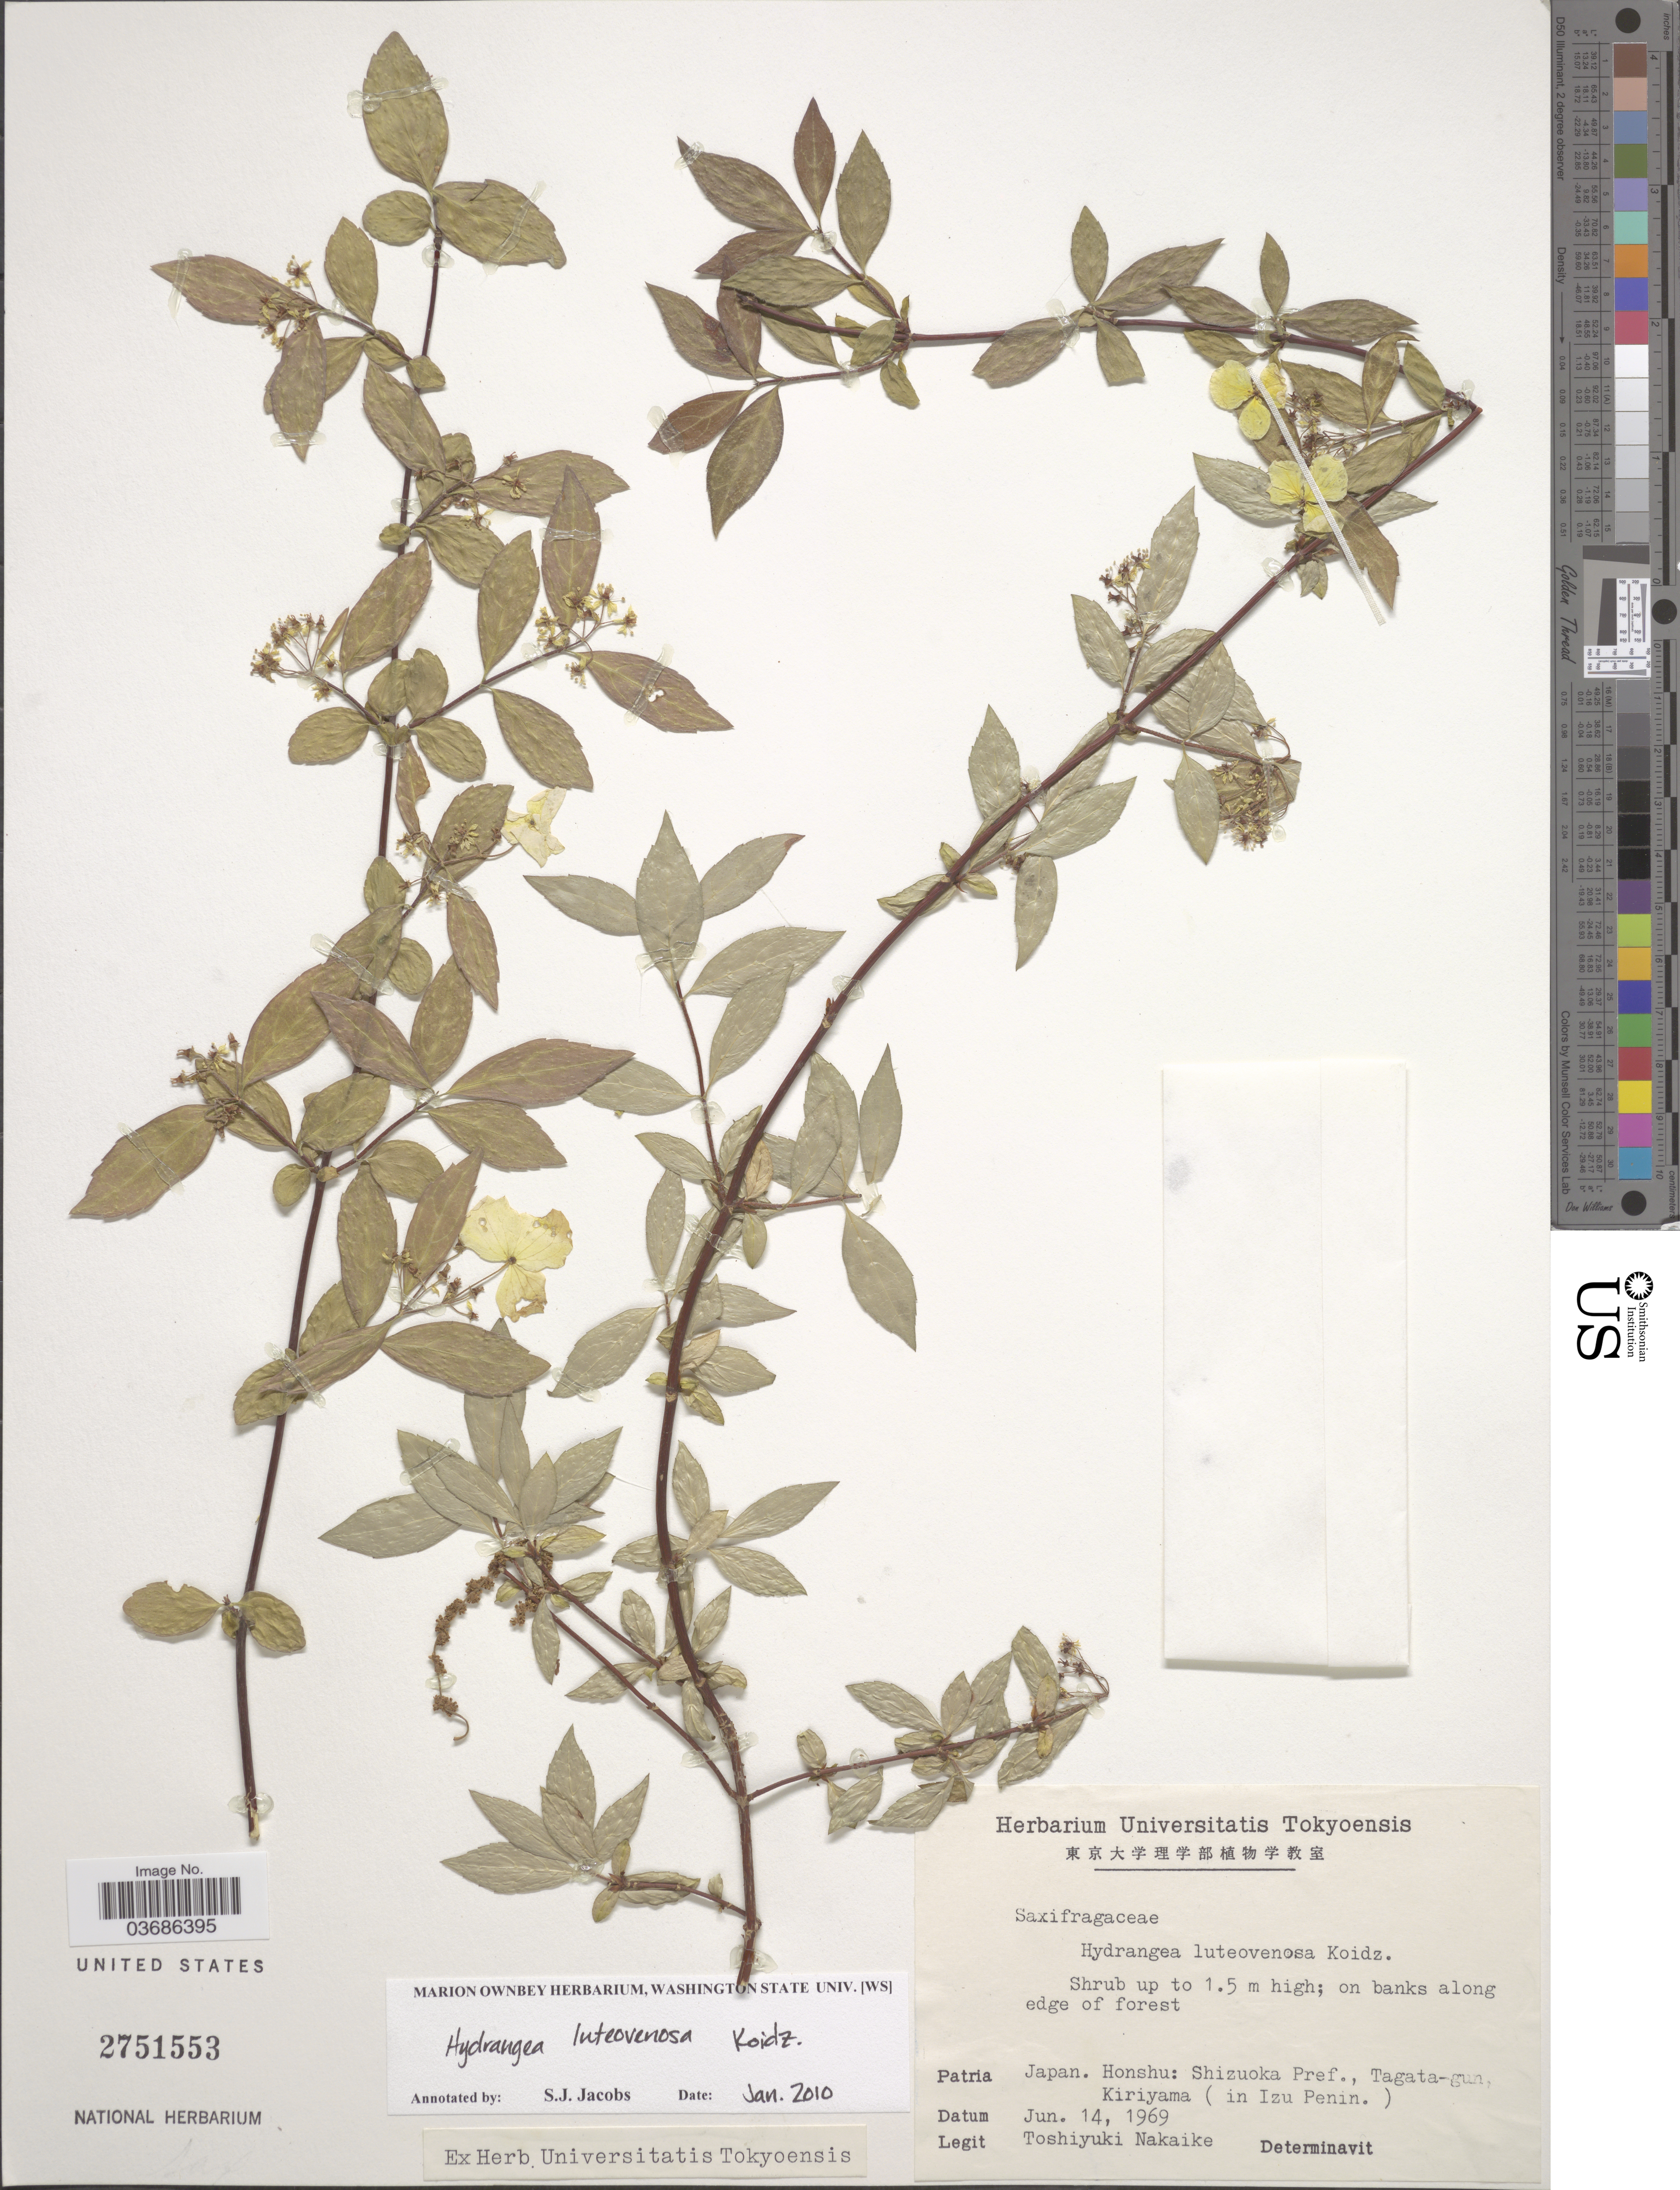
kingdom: Plantae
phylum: Tracheophyta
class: Magnoliopsida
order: Cornales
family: Hydrangeaceae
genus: Hydrangea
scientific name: Hydrangea luteovenosa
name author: Koidz.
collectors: T. Nakaike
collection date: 1969-06-14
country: Japan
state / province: Sizuoka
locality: On banks along edge of forest. Patria Honshu: Shizuoka Pref., Tagata-gun, Kiriyama (in Izu Penin.).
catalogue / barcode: US 2751553